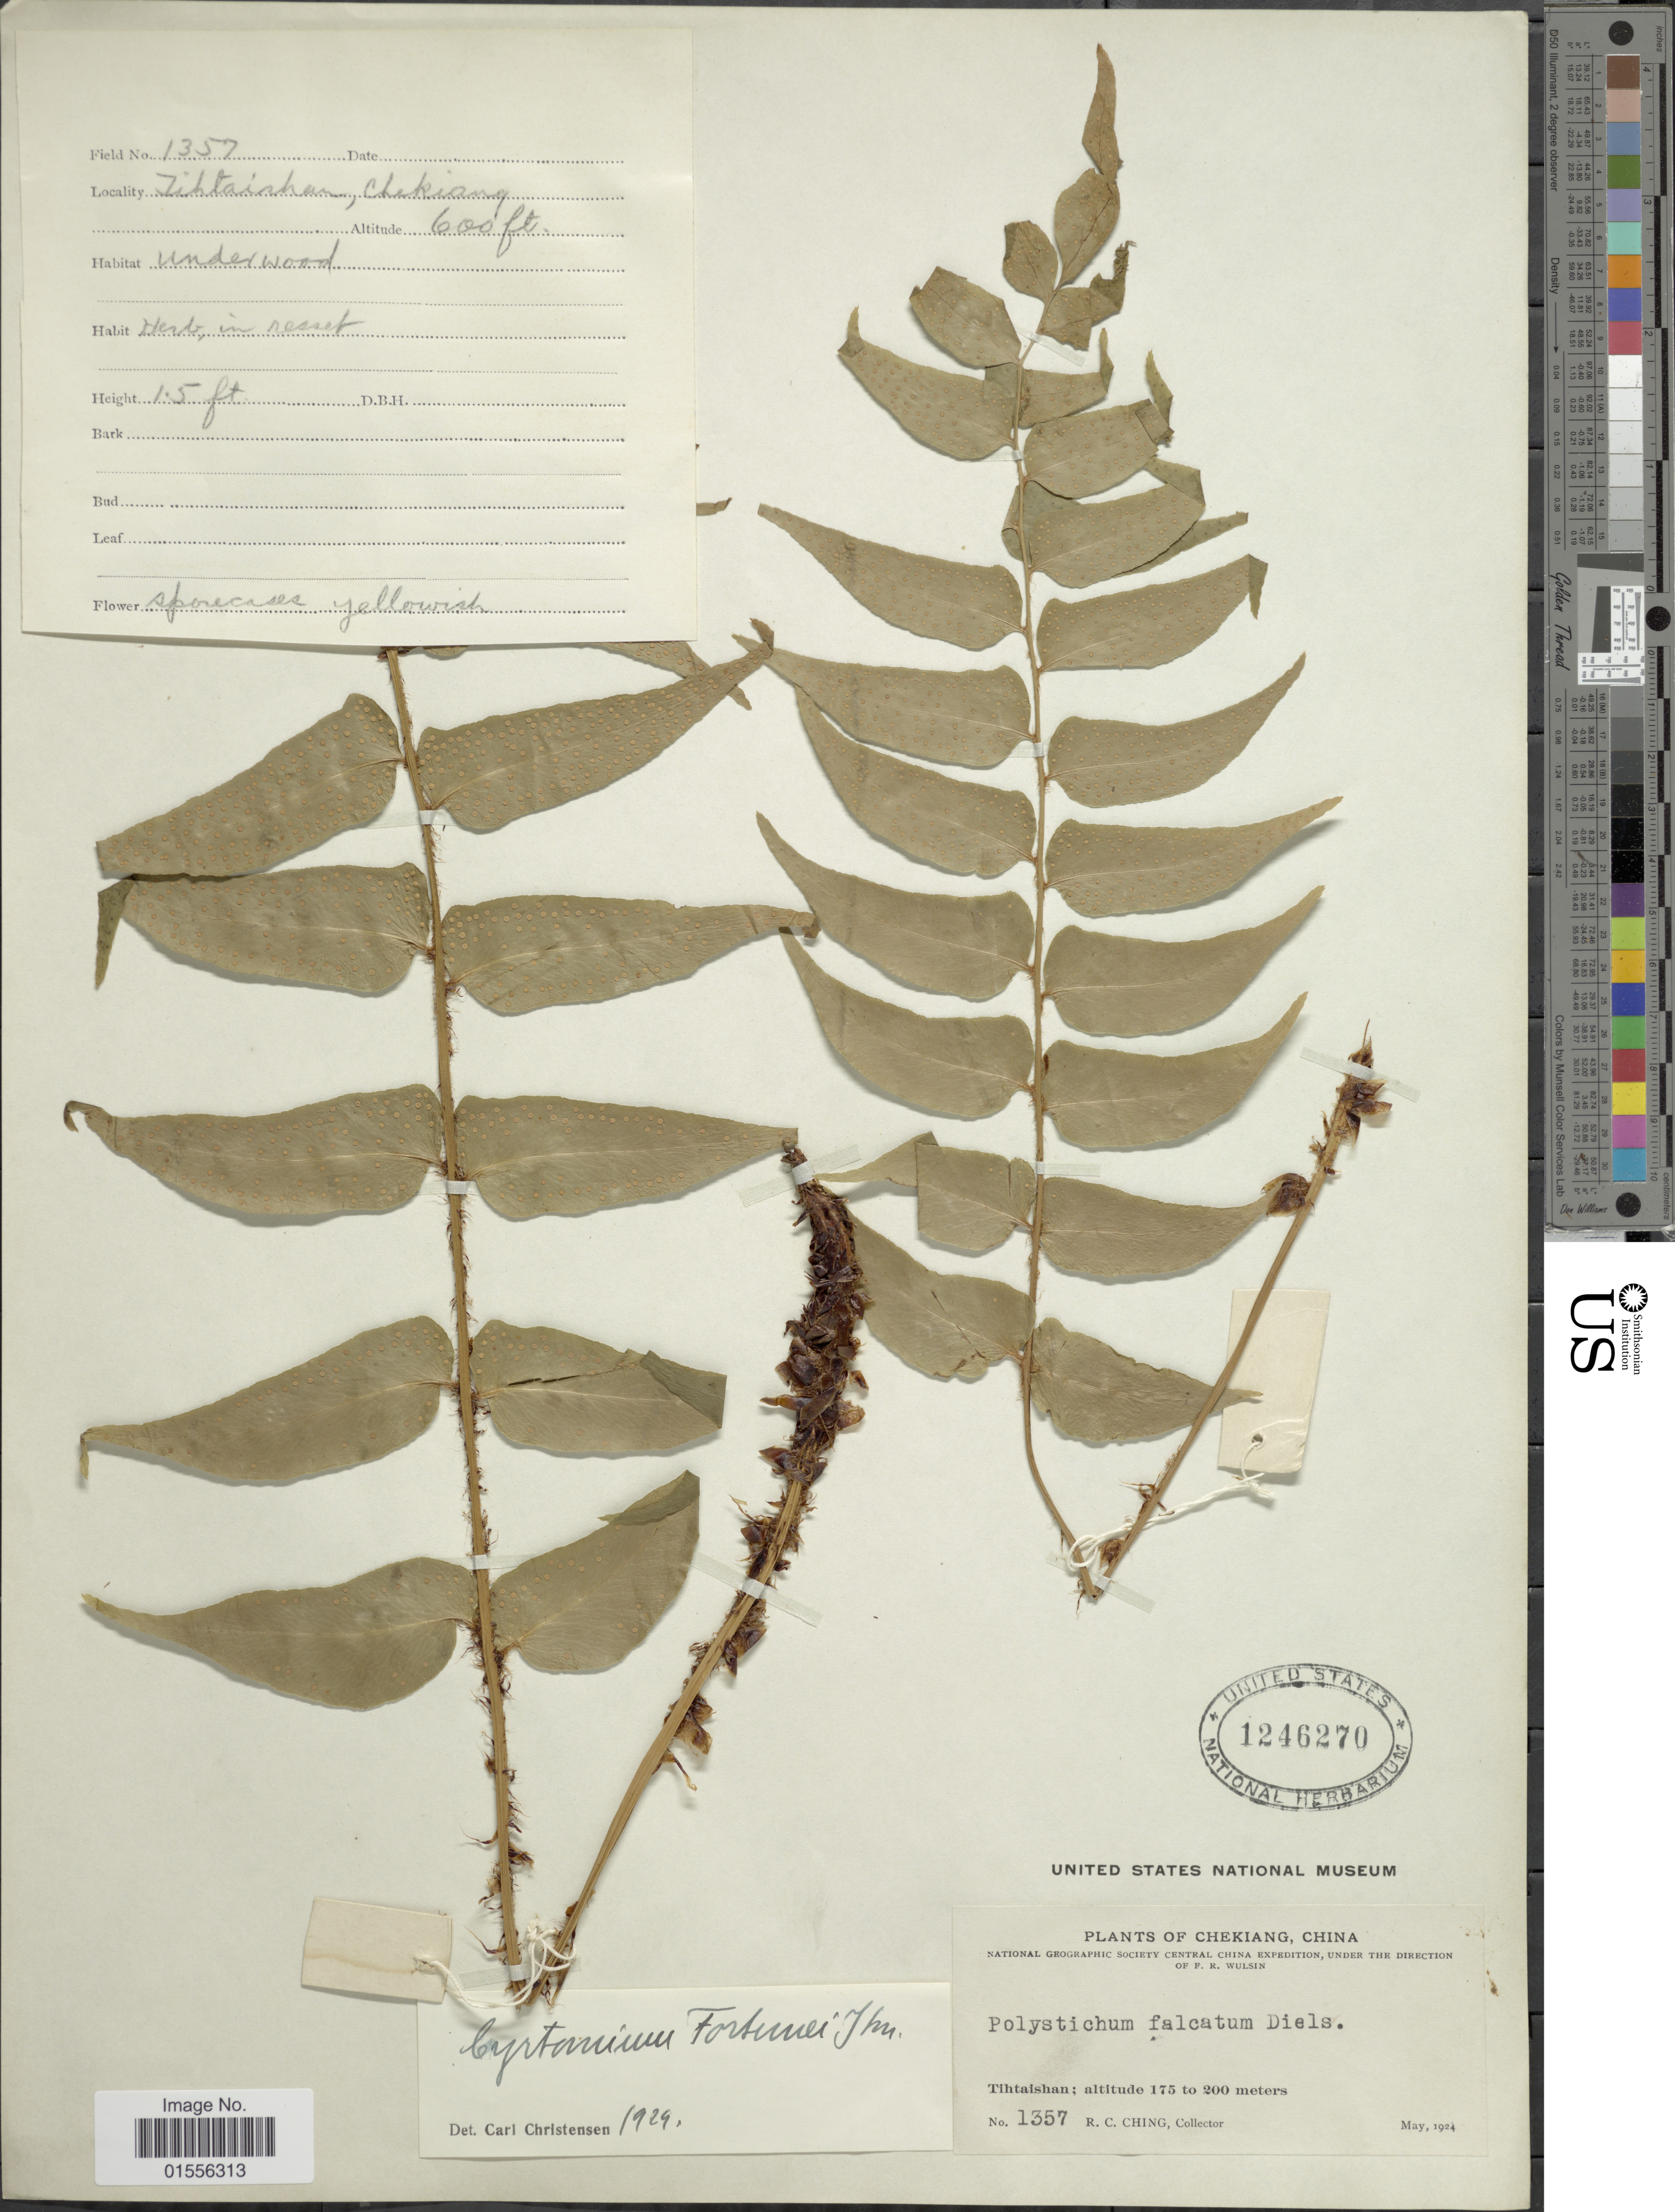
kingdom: Plantae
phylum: Tracheophyta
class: Polypodiopsida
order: Polypodiales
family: Dryopteridaceae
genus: Cyrtomium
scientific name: Cyrtomium fortunei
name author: J. Sm.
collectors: R. C. Ching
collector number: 1357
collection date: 1924-05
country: China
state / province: Zhejiang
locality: Chekiang, Tihtaishan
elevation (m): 175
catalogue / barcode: US 1246270